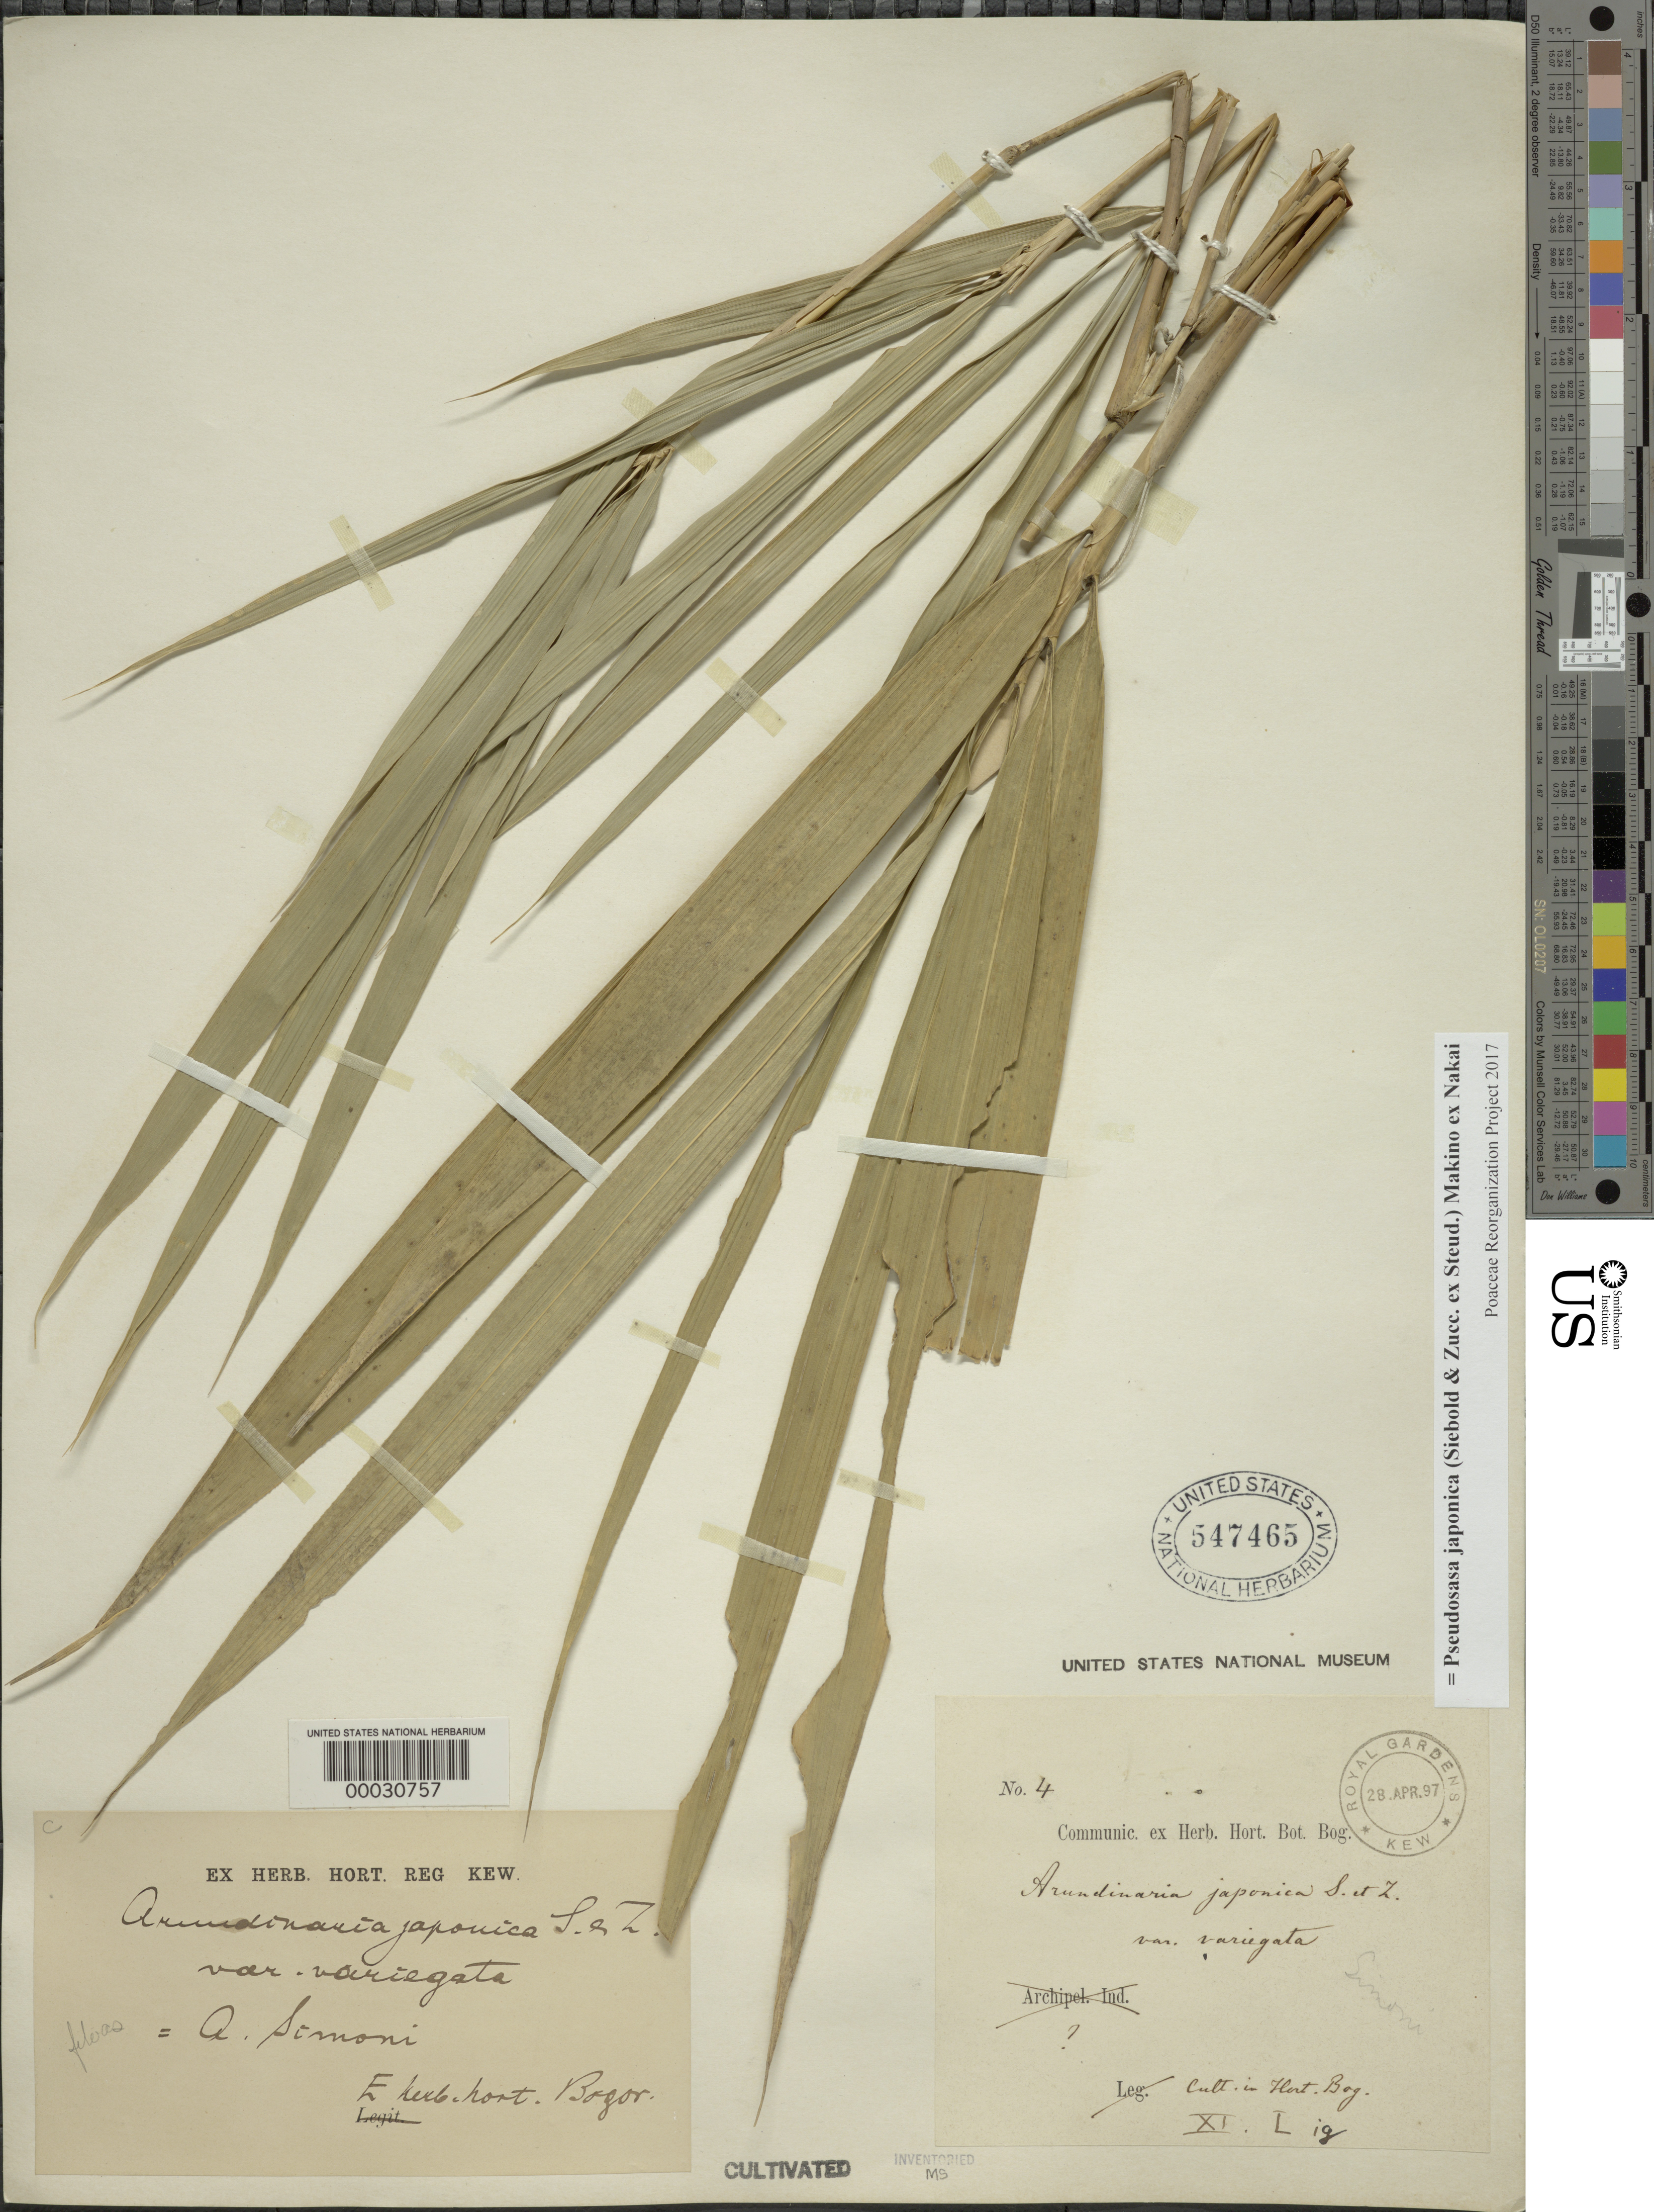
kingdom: Plantae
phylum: Tracheophyta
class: Liliopsida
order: Poales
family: Poaceae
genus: Pseudosasa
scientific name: Pseudosasa japonica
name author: (Siebold & Zucc. ex Steud.) Makino ex Nakai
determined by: Poaceae Reorganization Project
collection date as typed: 28 Apr 1897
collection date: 1897-04-28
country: United Kingdom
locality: Royal botanical gardens-kew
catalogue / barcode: US 547465